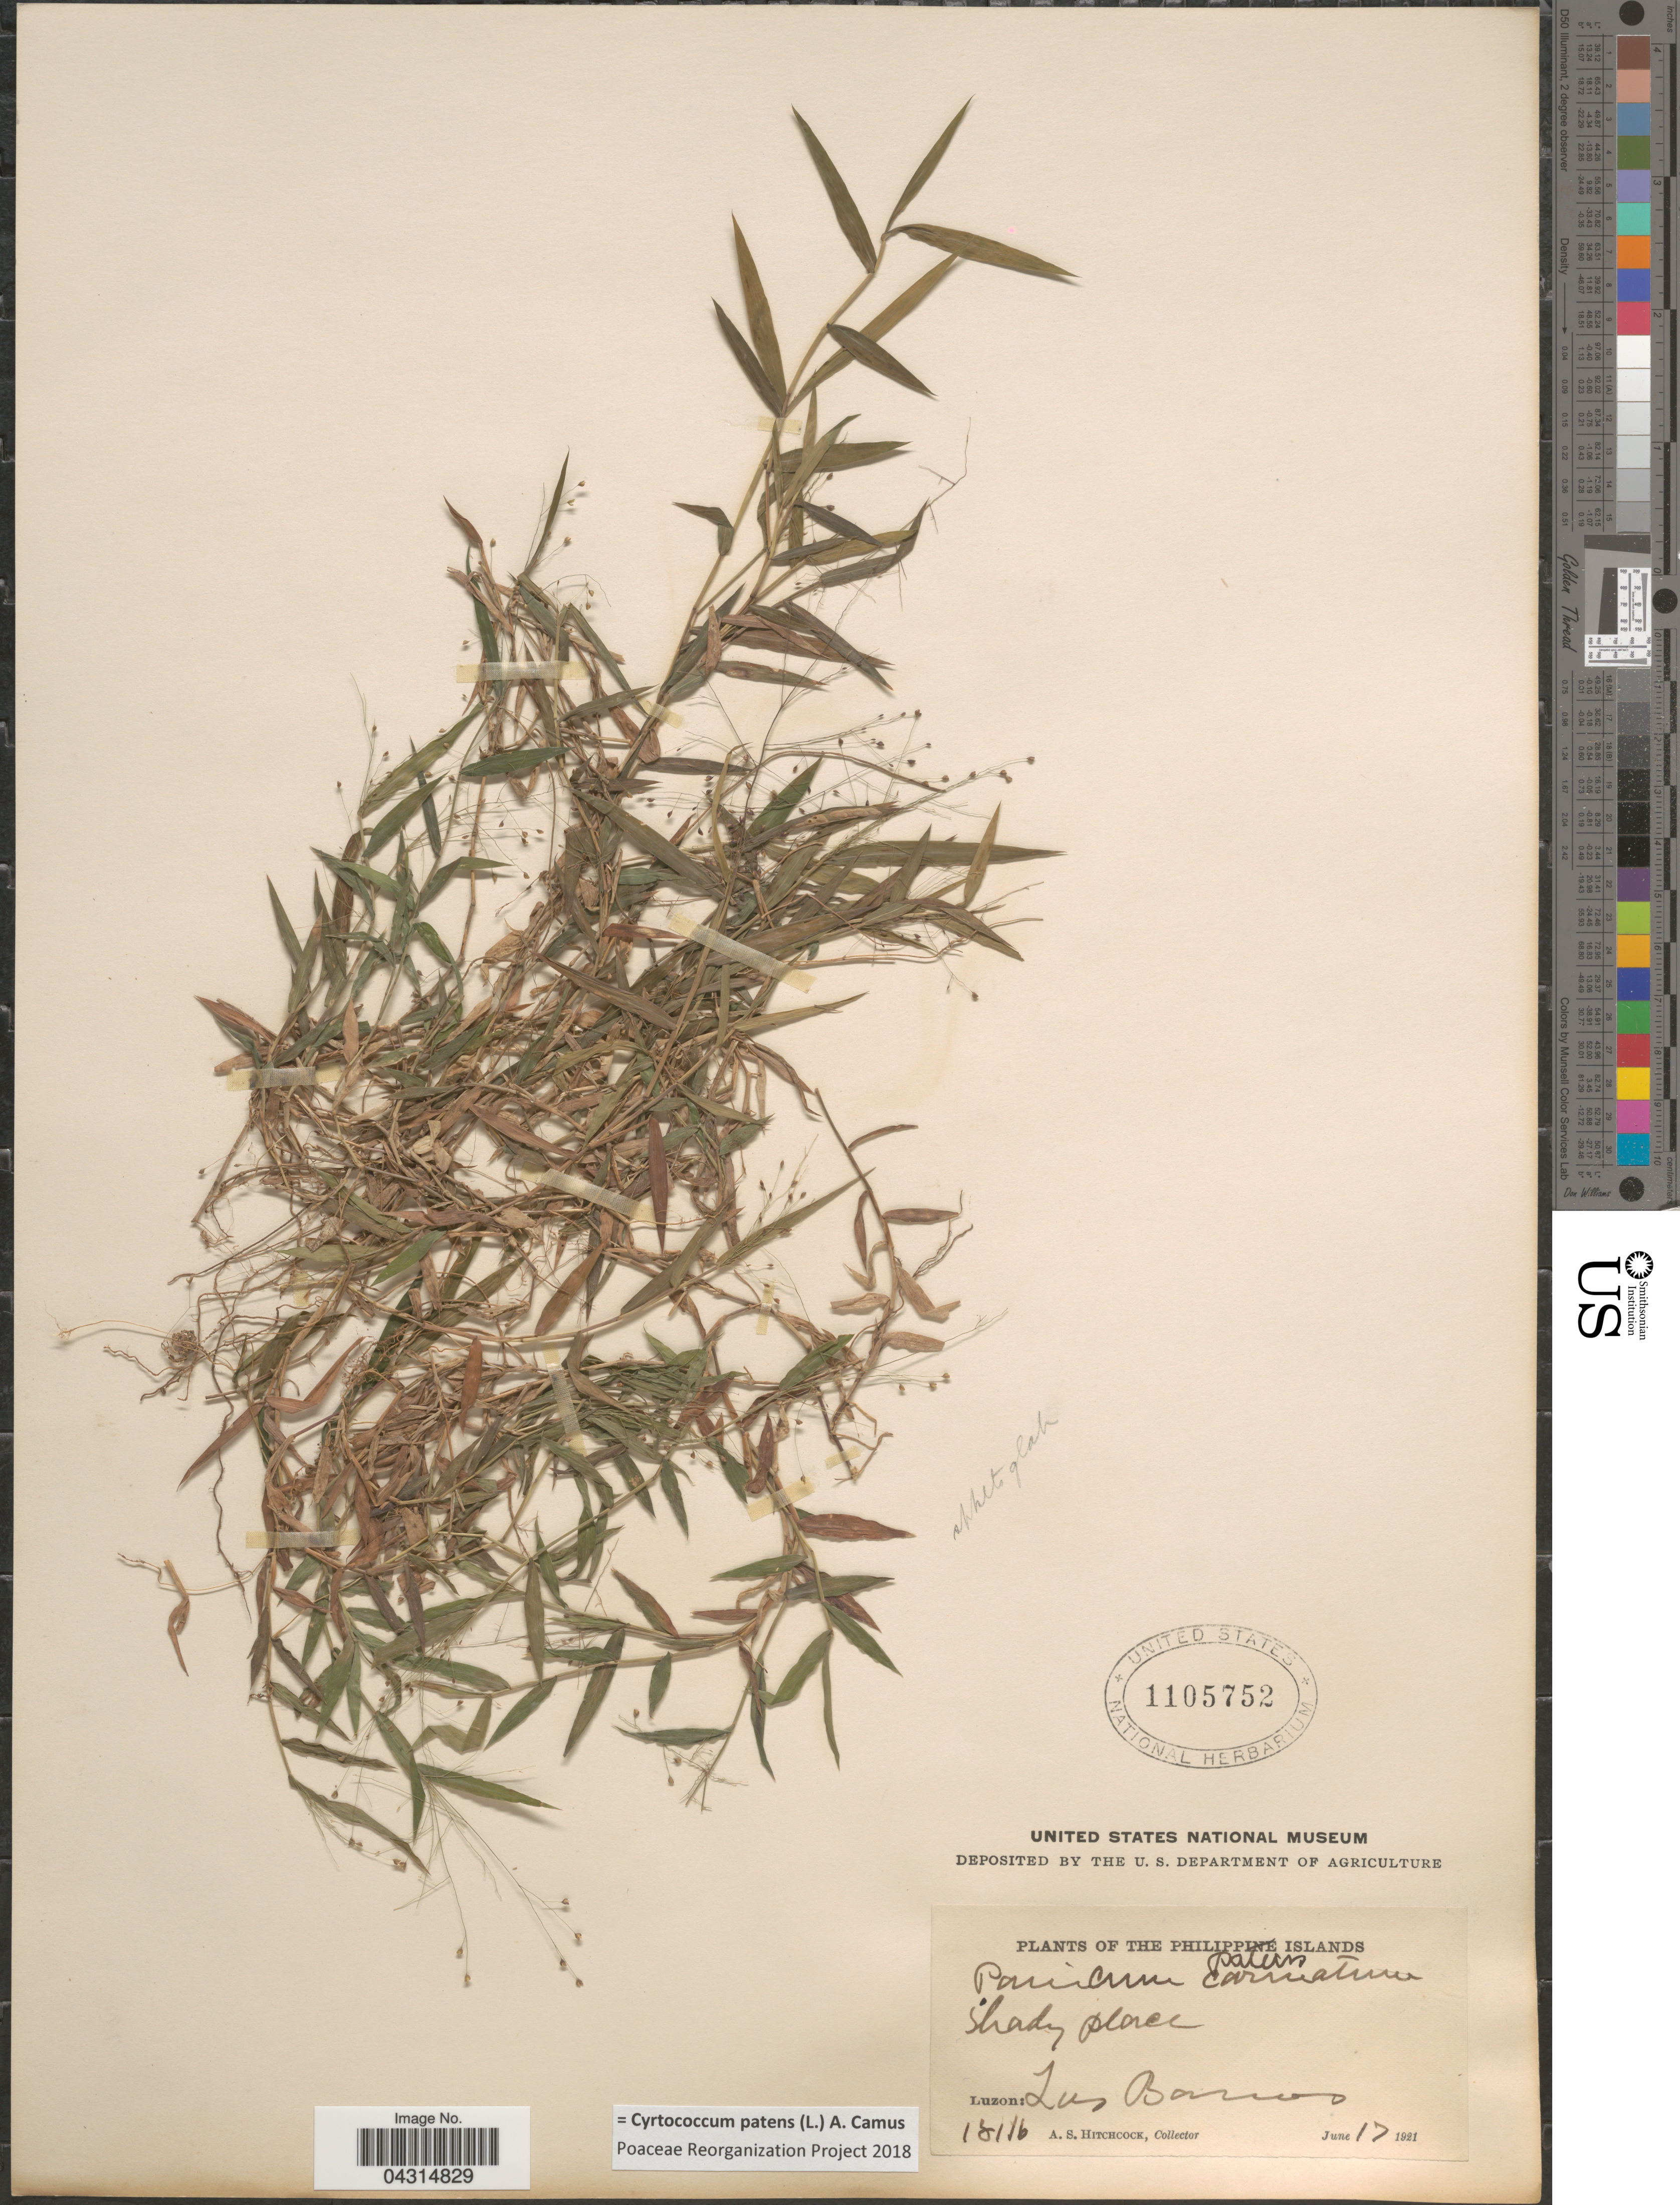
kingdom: Plantae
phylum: Tracheophyta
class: Liliopsida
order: Poales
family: Poaceae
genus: Cyrtococcum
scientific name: Cyrtococcum patens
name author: (L.) A. Camus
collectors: A. S. Hitchcock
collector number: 18116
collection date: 1921-06-17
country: Philippines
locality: Luzon: Los Banos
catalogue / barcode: US 1105752